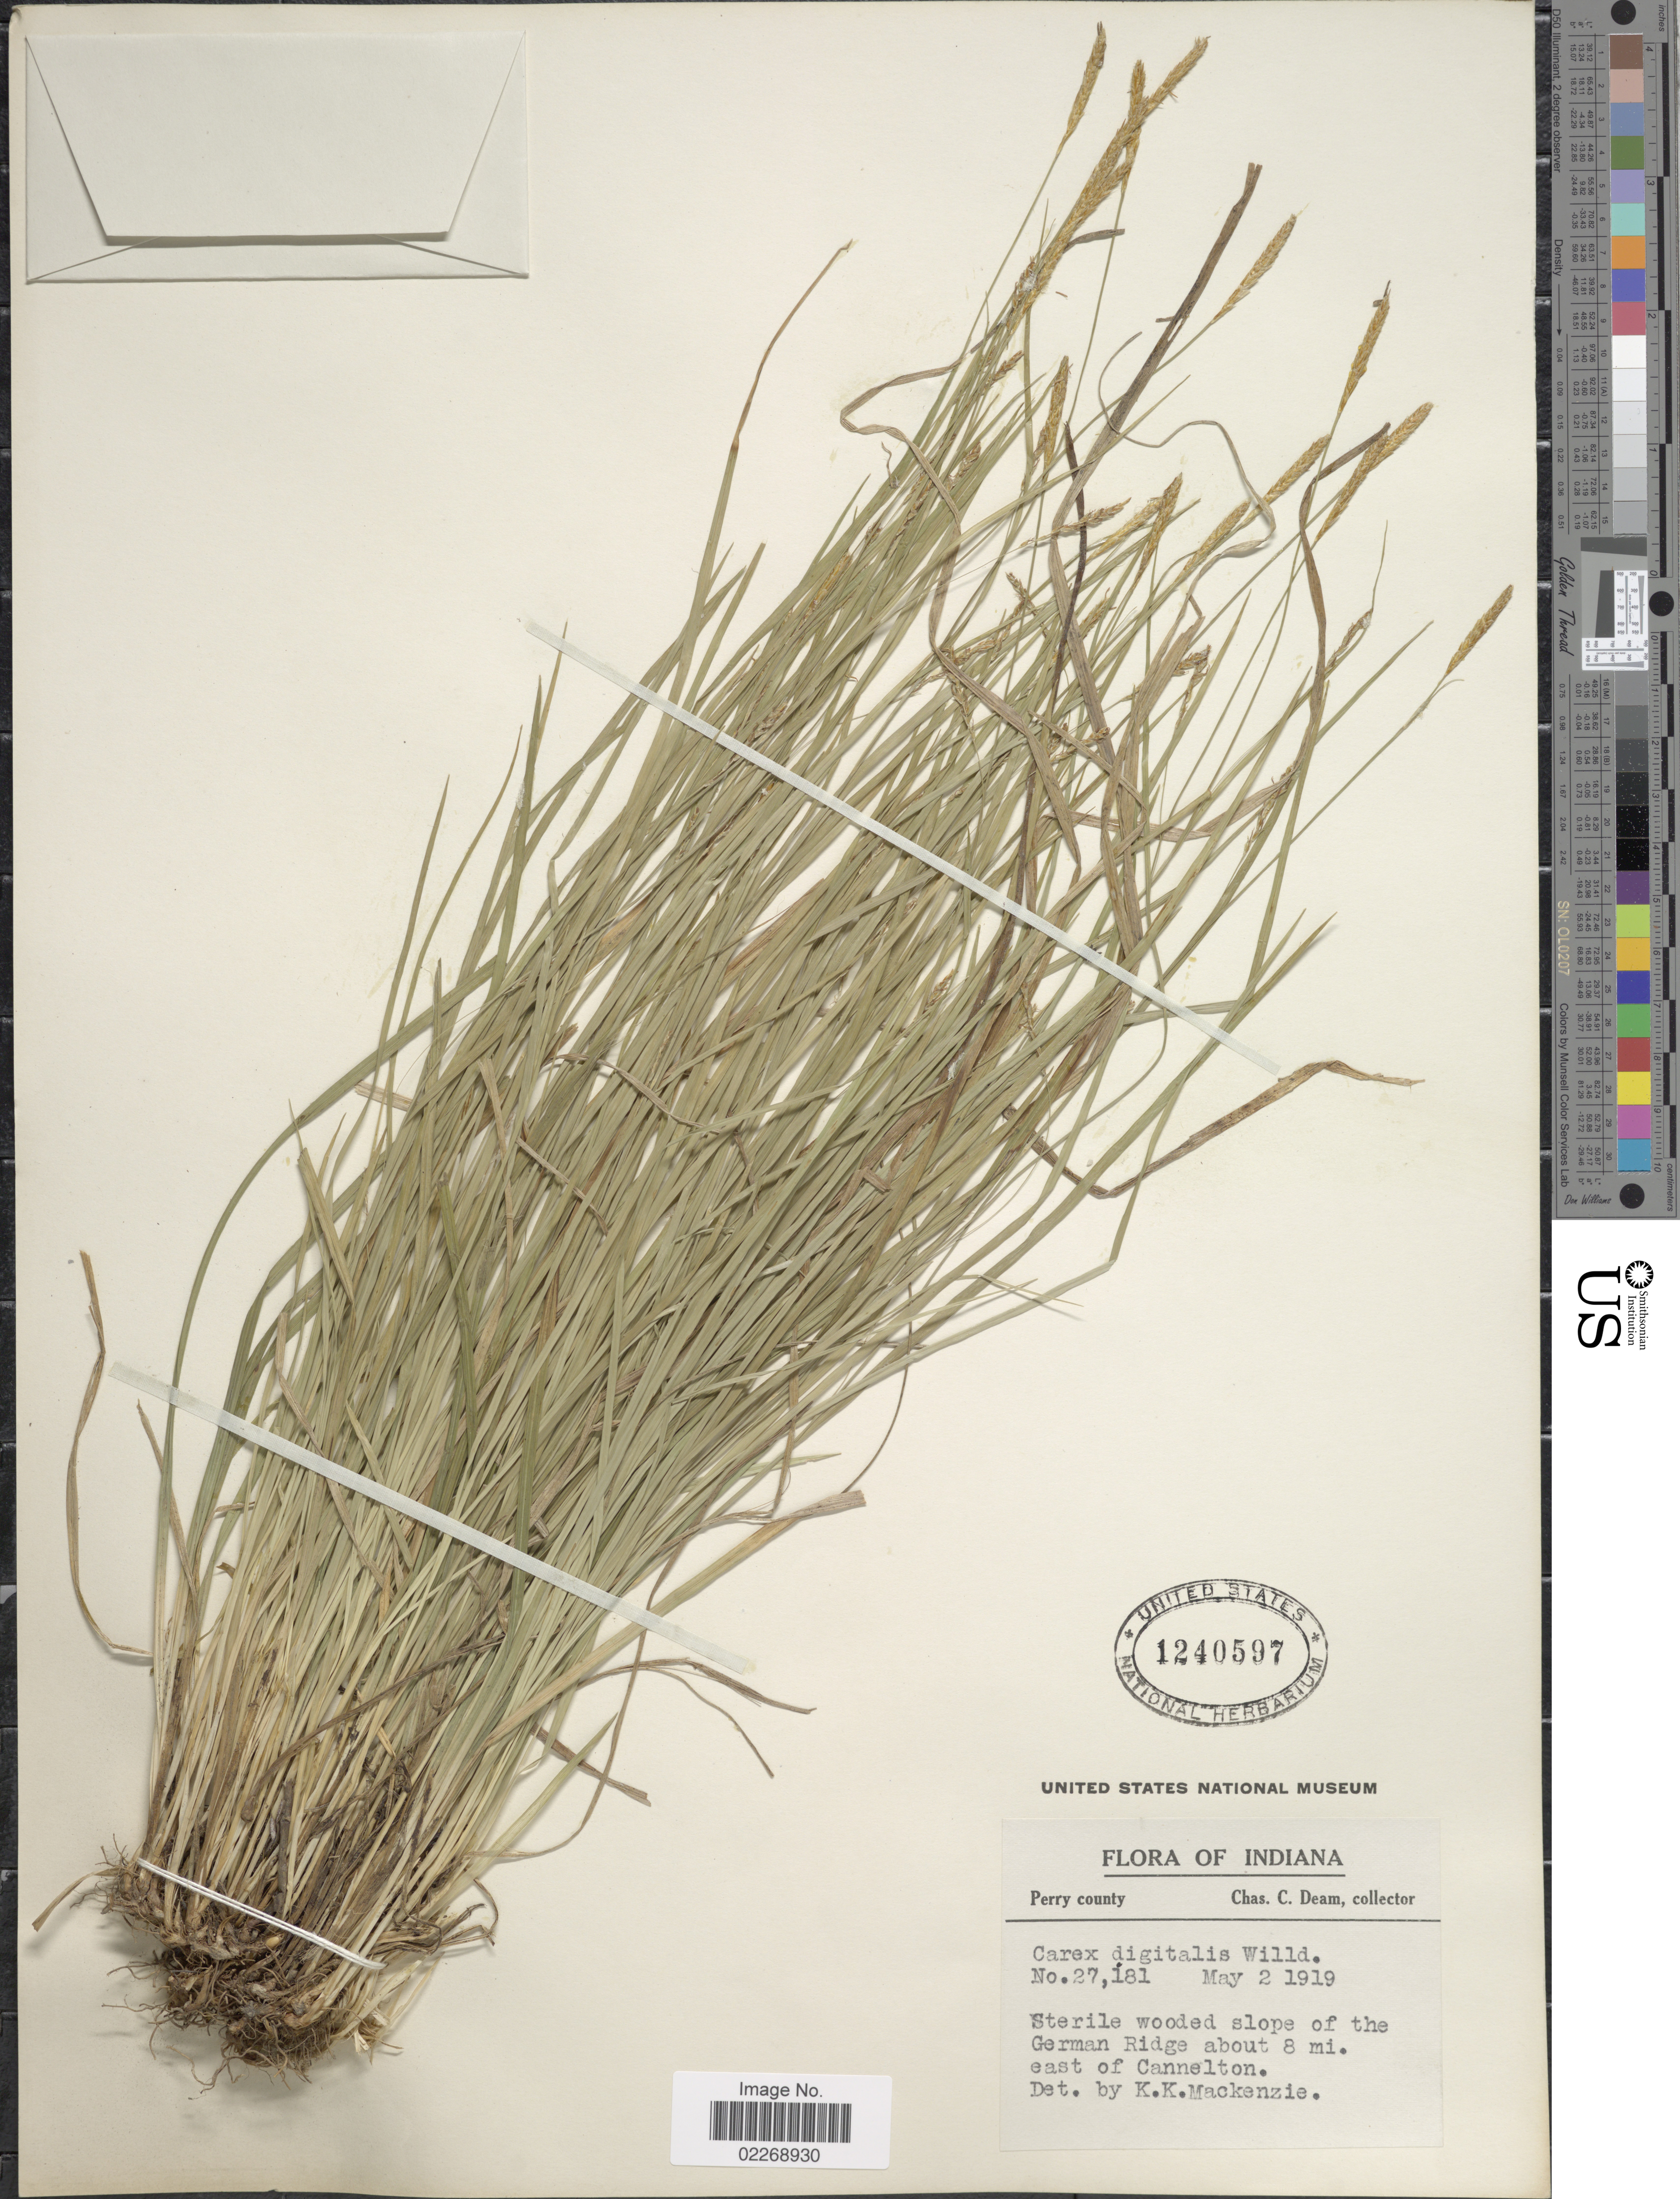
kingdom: Plantae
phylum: Tracheophyta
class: Liliopsida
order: Poales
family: Cyperaceae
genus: Carex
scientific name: Carex digitalis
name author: Willd.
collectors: C. Deam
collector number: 27181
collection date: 1919-05-02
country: United States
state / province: Indiana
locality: Sterile wooded slope of the German Ridge about 8 mi. east of Cannelton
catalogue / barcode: US 1240597